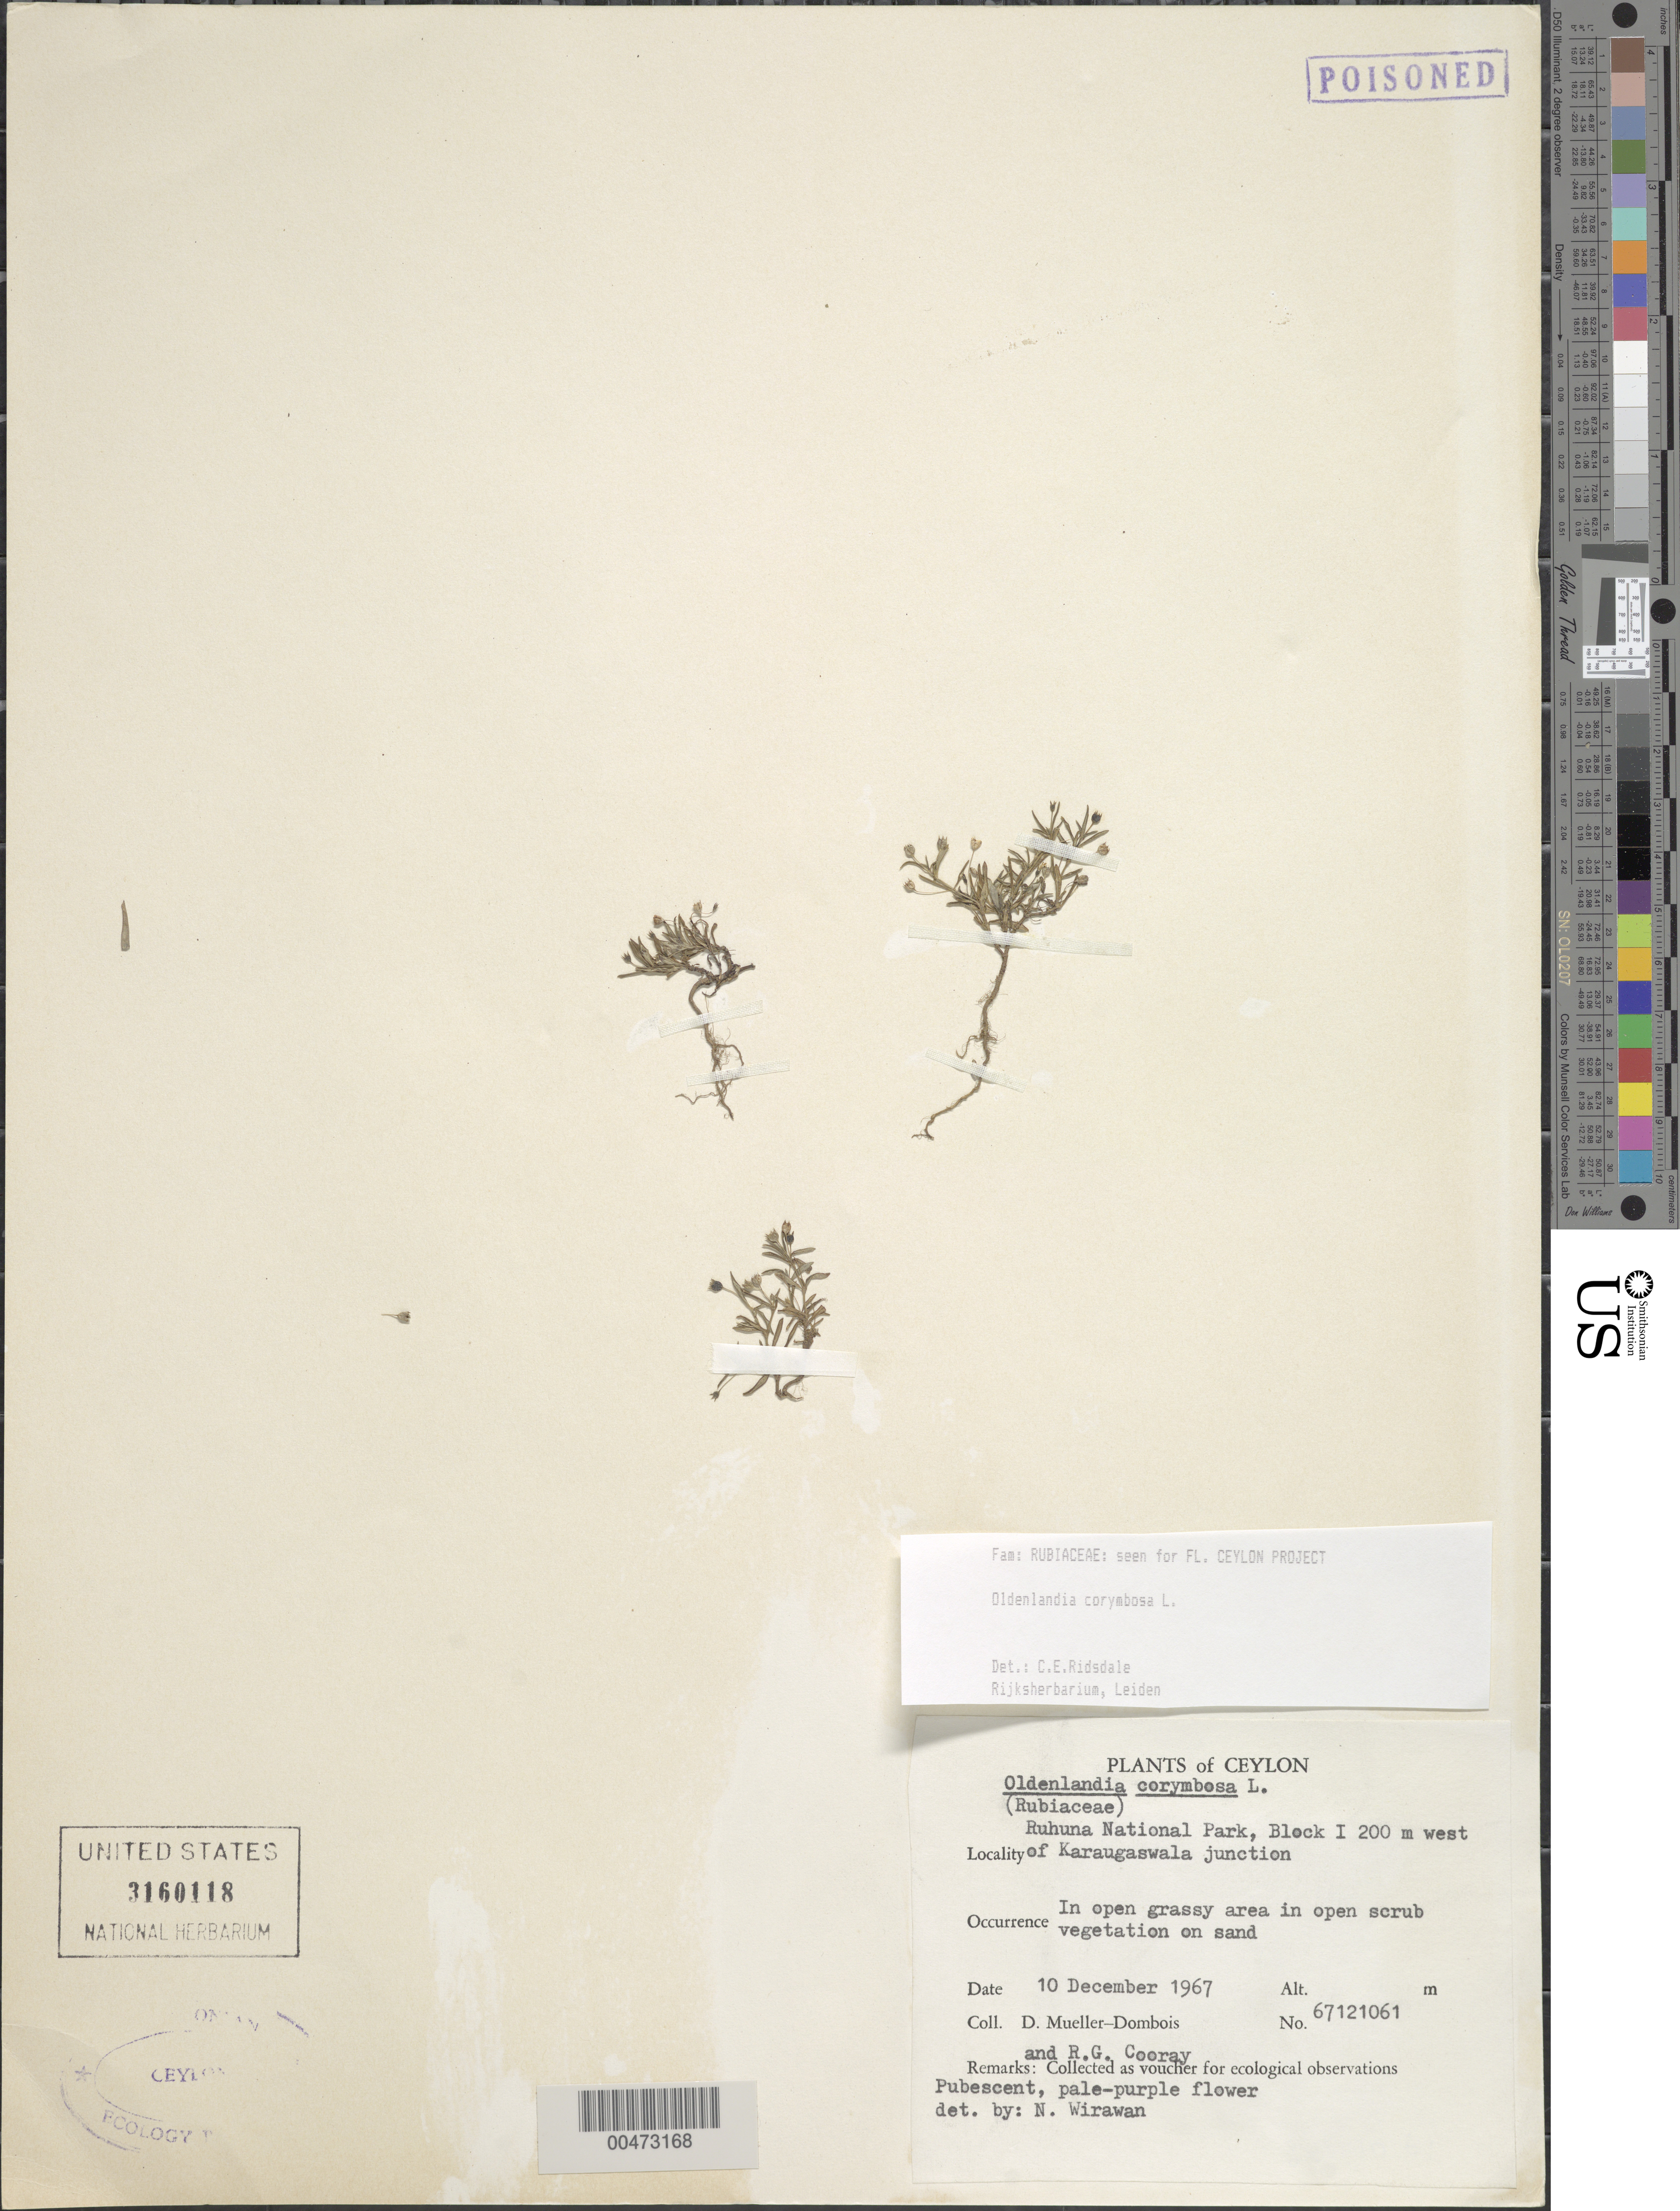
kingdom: Plantae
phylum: Tracheophyta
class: Magnoliopsida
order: Gentianales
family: Rubiaceae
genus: Oldenlandia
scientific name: Oldenlandia corymbosa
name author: L.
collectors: D. Mueller-Dombois & R. Cooray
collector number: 67121061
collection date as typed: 10 Dec 1967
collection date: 1967-12-10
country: Sri Lanka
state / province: Southern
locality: Ruhuna National Park, Block I 200 m W of Karaugaswala junct.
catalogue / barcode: US 3160118